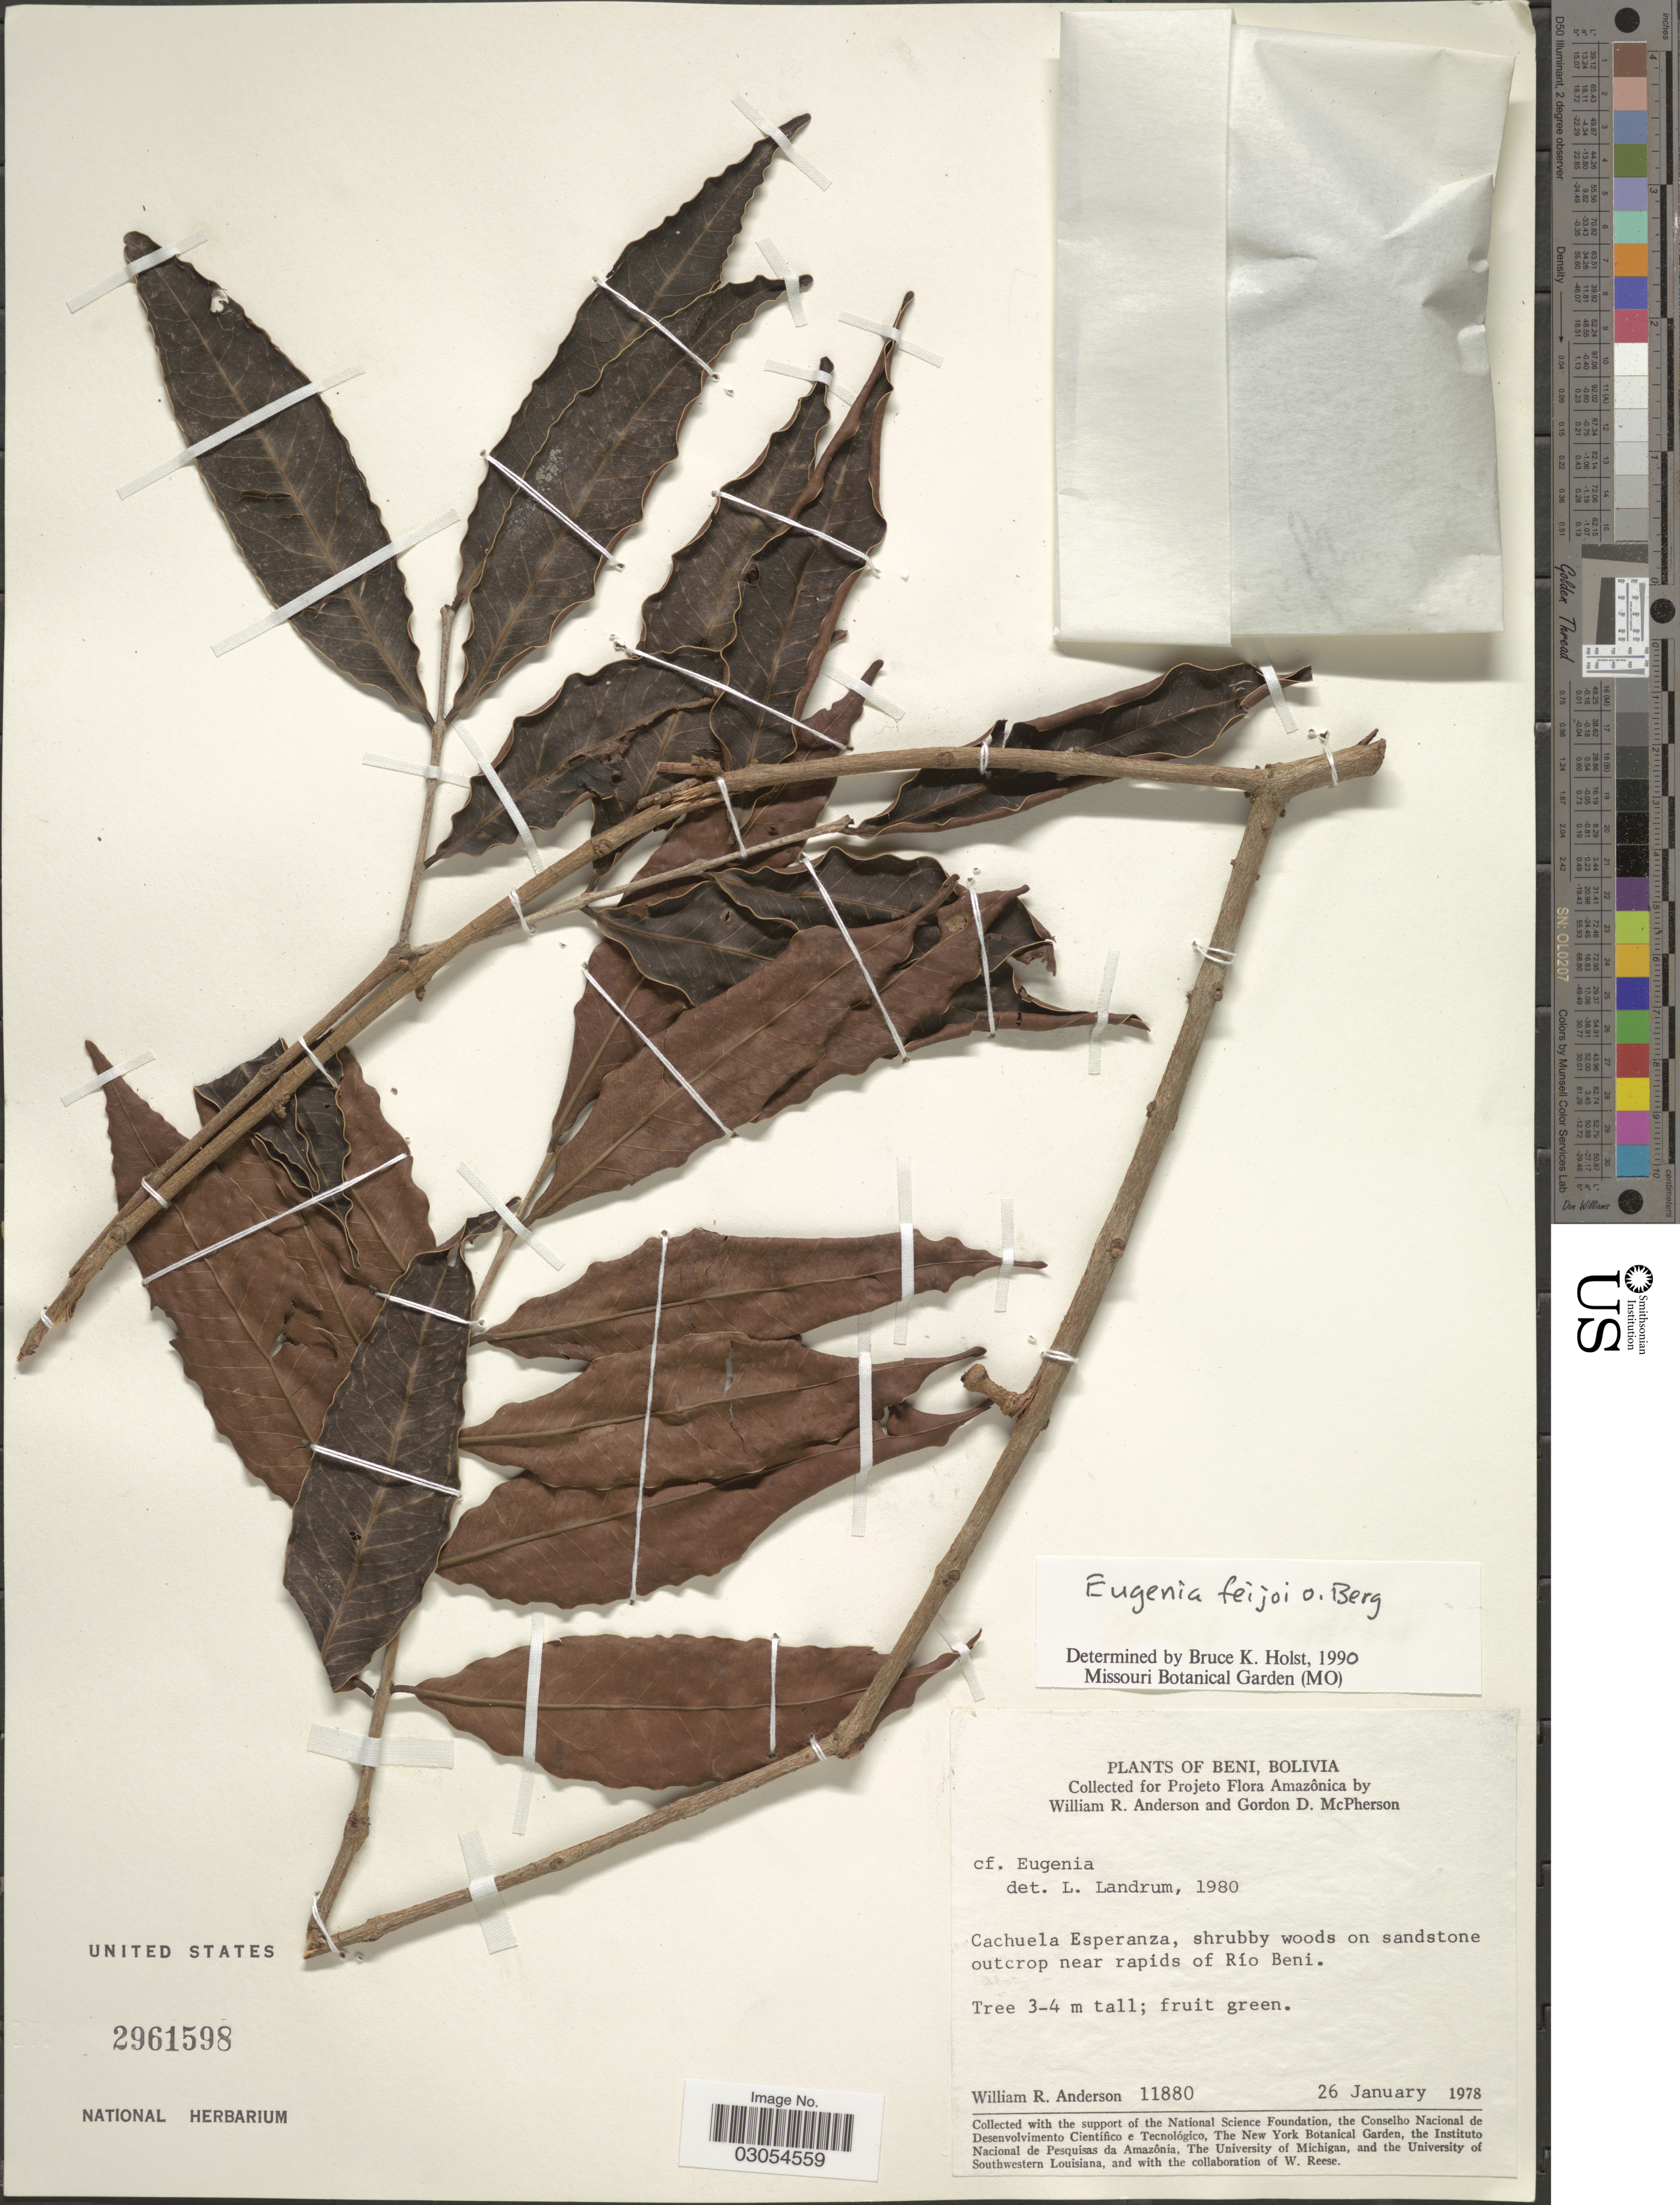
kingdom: Plantae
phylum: Tracheophyta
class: Magnoliopsida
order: Myrtales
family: Myrtaceae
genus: Eugenia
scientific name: Eugenia moschata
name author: (Aubl.) Nied. ex Durand & B.D. Jacks.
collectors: W. R. Anderson & G. D. McPherson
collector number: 11880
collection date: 1978-01-26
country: Bolivia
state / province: Beni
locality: Cachuela Esperanza, shrubby woods on sandstone outcrop near rapids of Río Beni.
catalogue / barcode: US 2961598